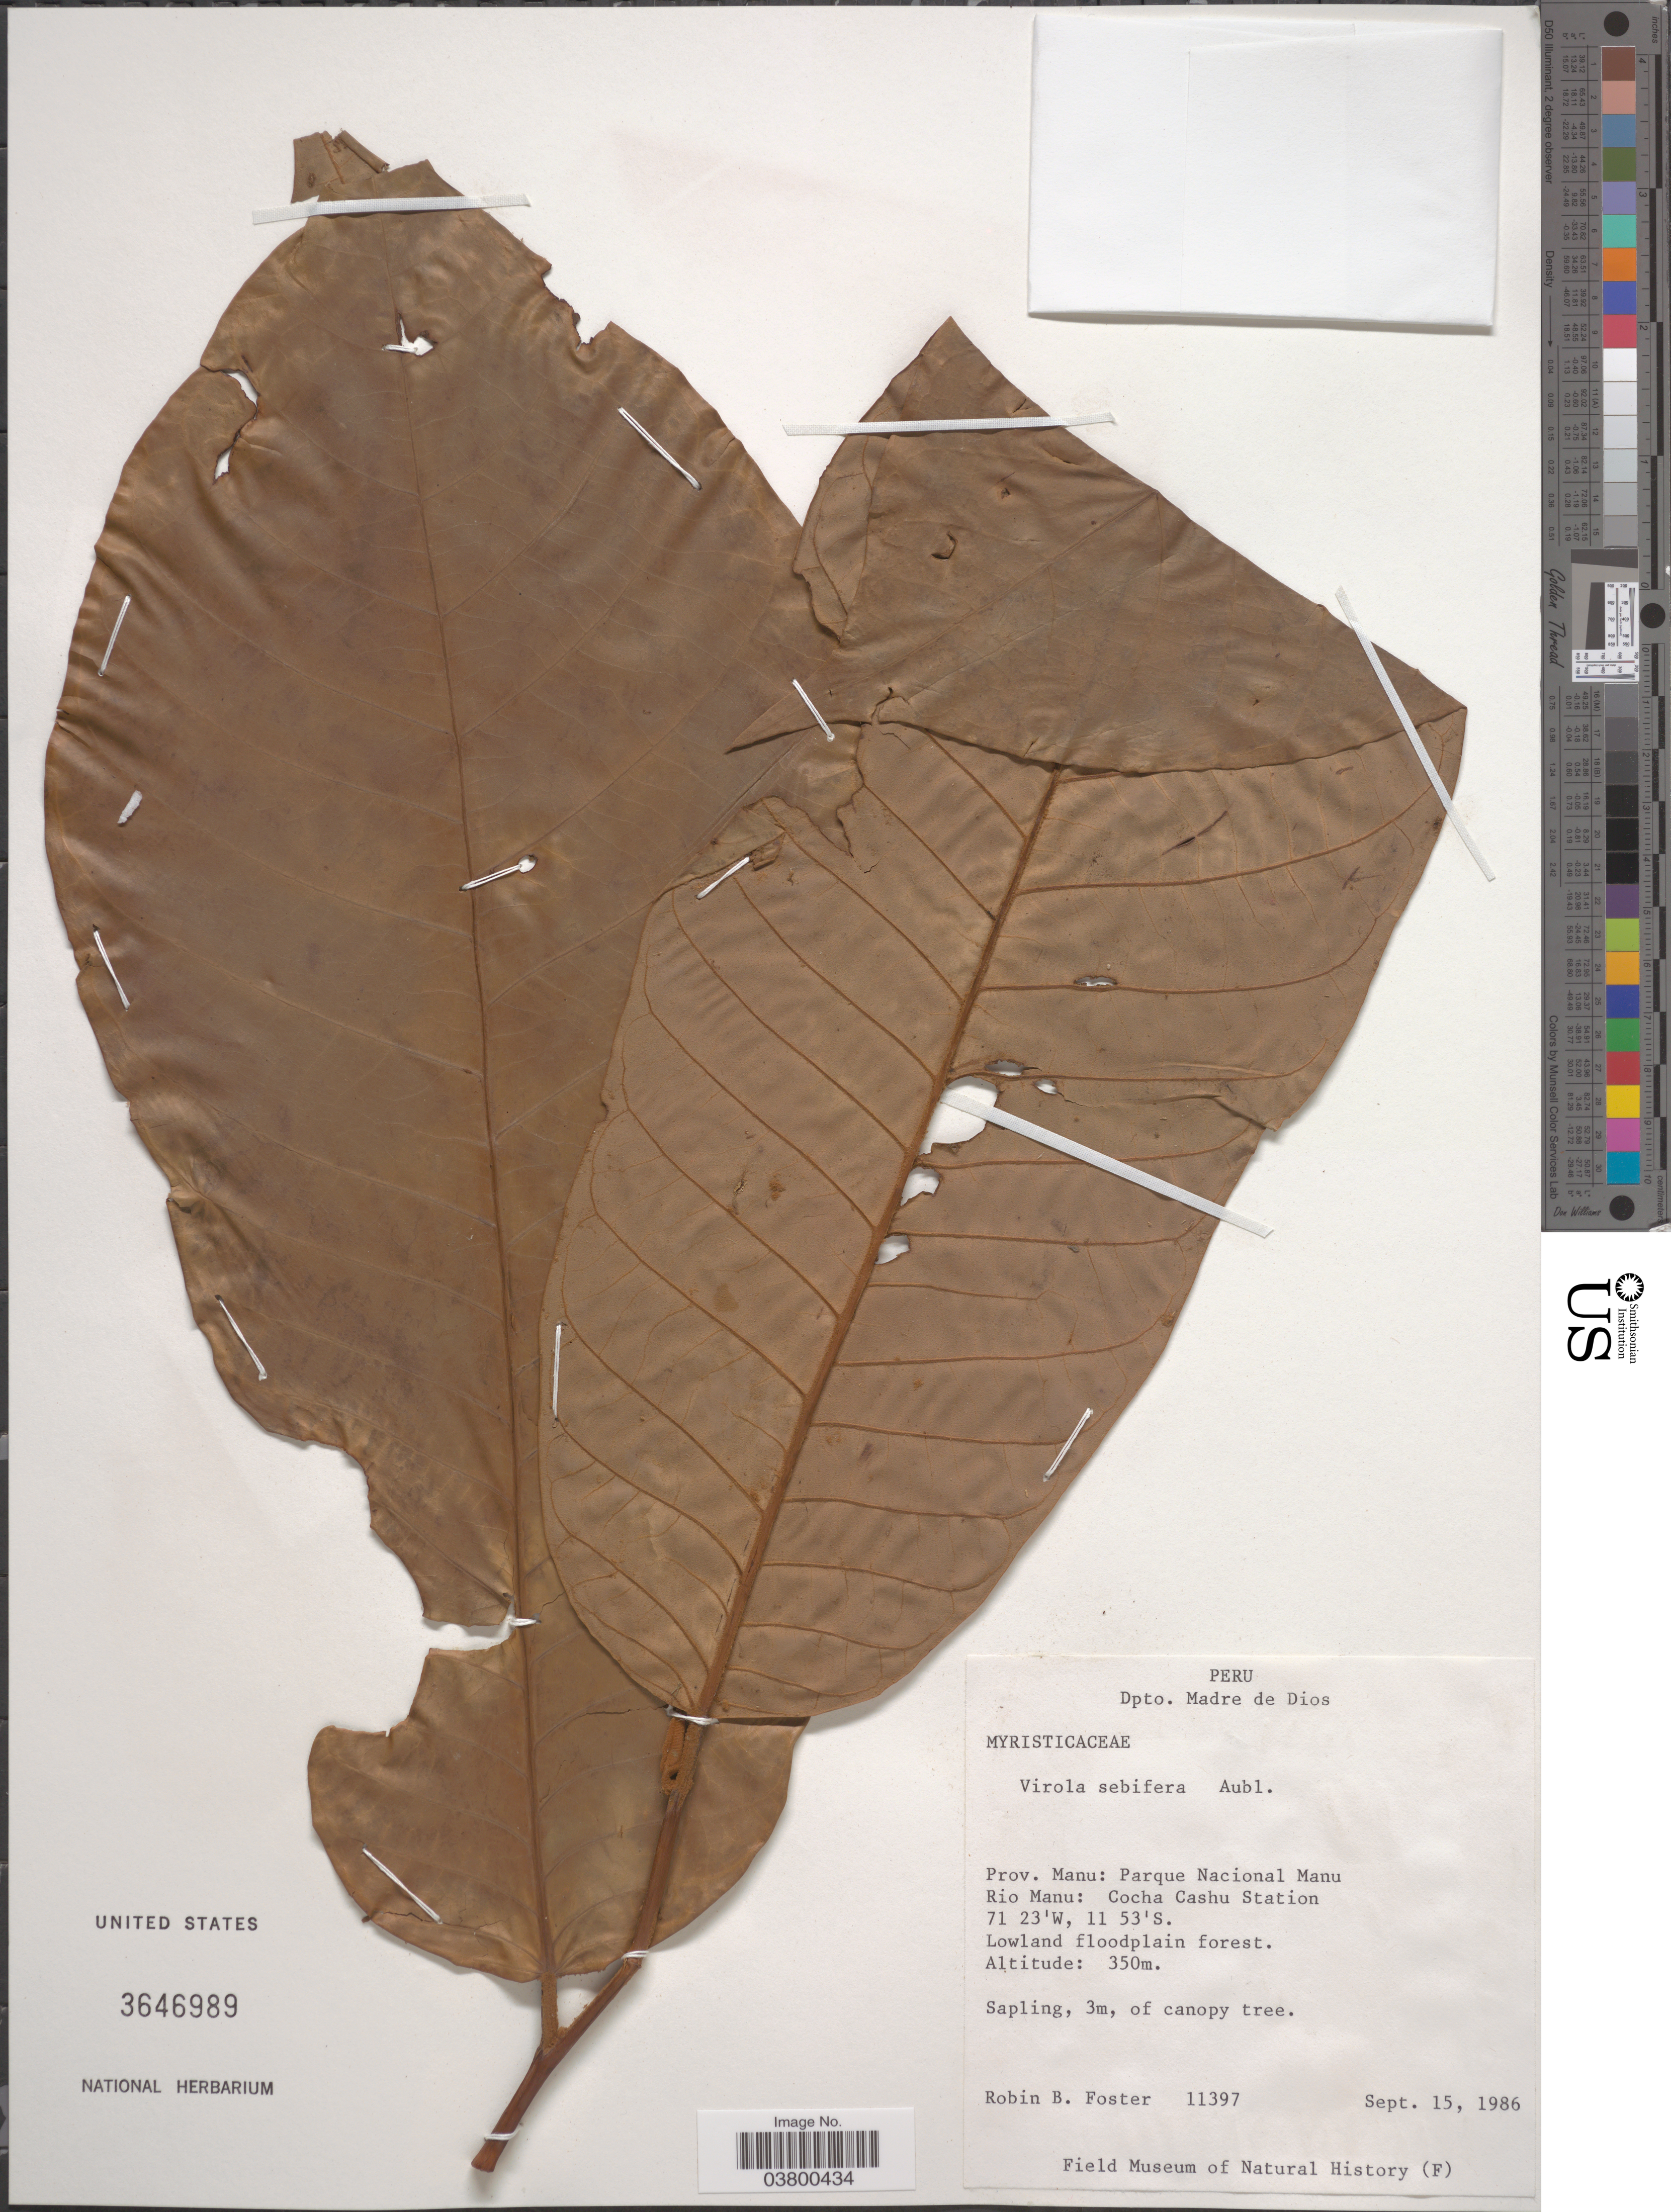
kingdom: Plantae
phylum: Tracheophyta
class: Magnoliopsida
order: Magnoliales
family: Myristicaceae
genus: Virola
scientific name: Virola sebifera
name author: Aubl.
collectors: R. B. Foster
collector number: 11397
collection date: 1986-09-15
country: Peru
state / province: Madre de Dios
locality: Dpto. Madre de Dios. Prov. Manu: Parque Nacional Manu. Rio Manu: Cocha Cashu Station.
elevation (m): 350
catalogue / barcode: US 3646989